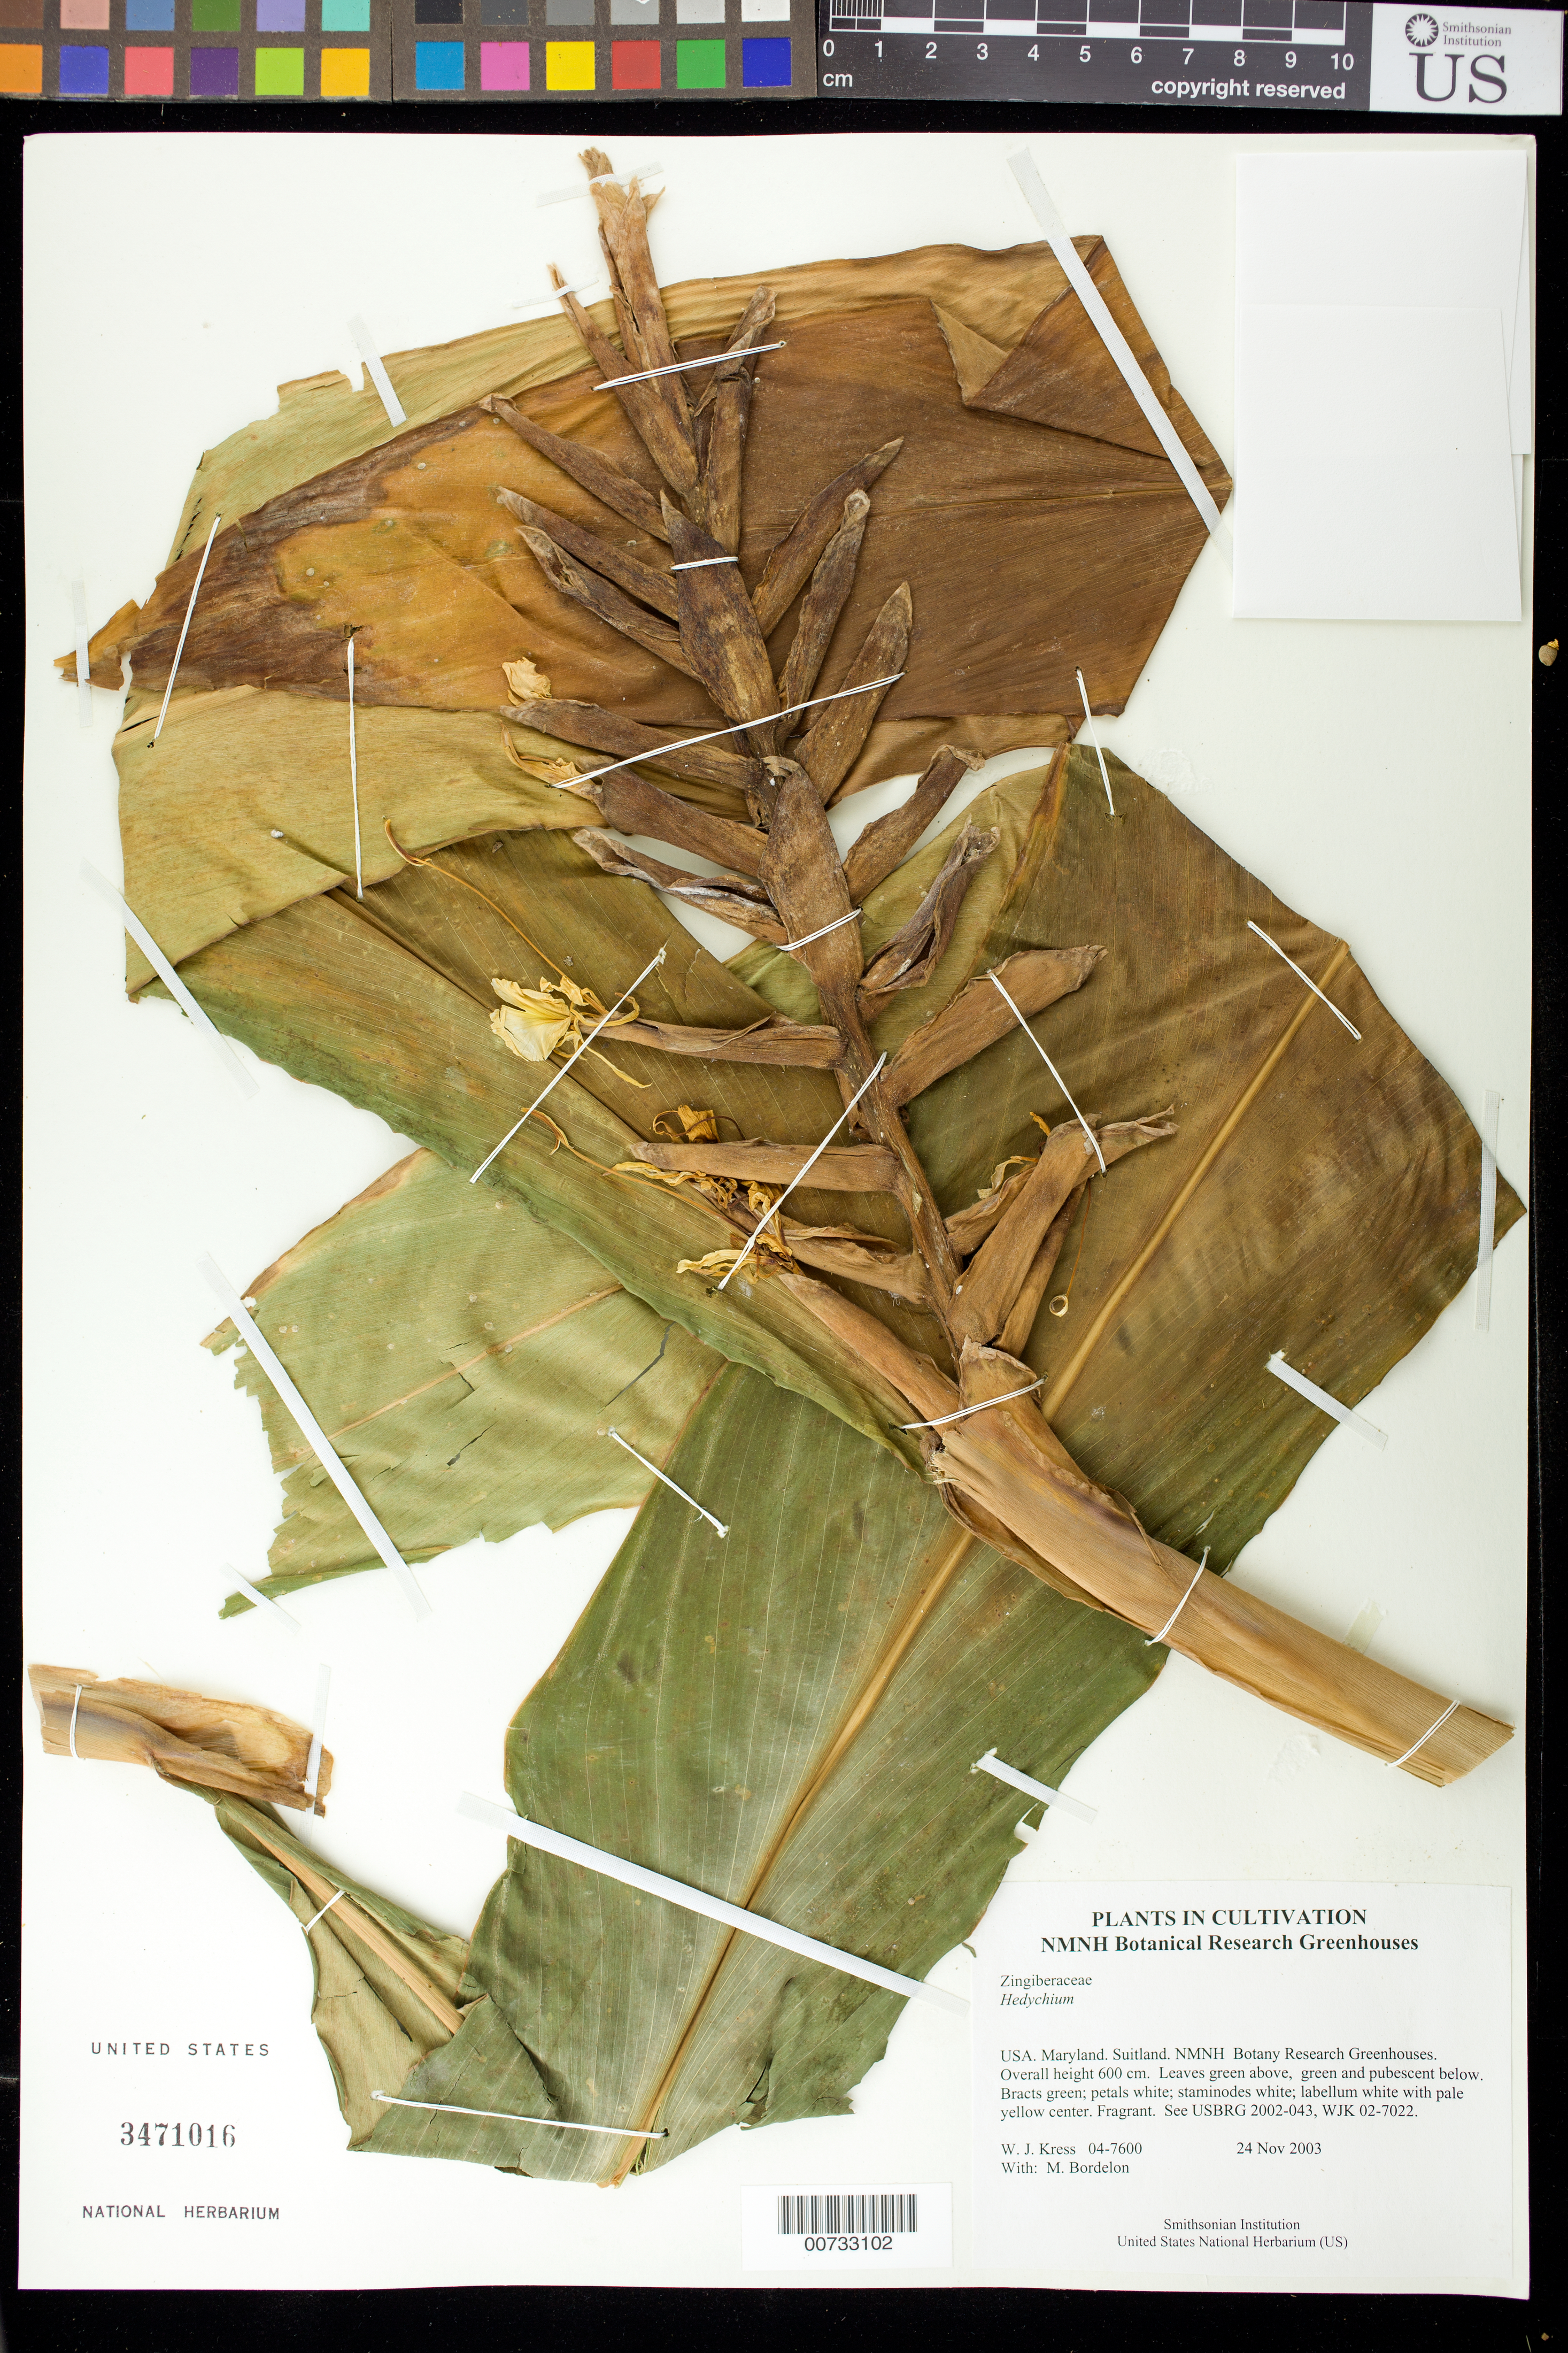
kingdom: Plantae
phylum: Tracheophyta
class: Liliopsida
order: Zingiberales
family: Zingiberaceae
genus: Hedychium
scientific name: Hedychium sp.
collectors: W. J. Kress & M. Bordelon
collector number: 04-7600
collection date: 2003-11-24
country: United States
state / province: Maryland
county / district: Prince George's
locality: NMNH Botany Research Greenhouses. Suitland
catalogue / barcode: US 3471016